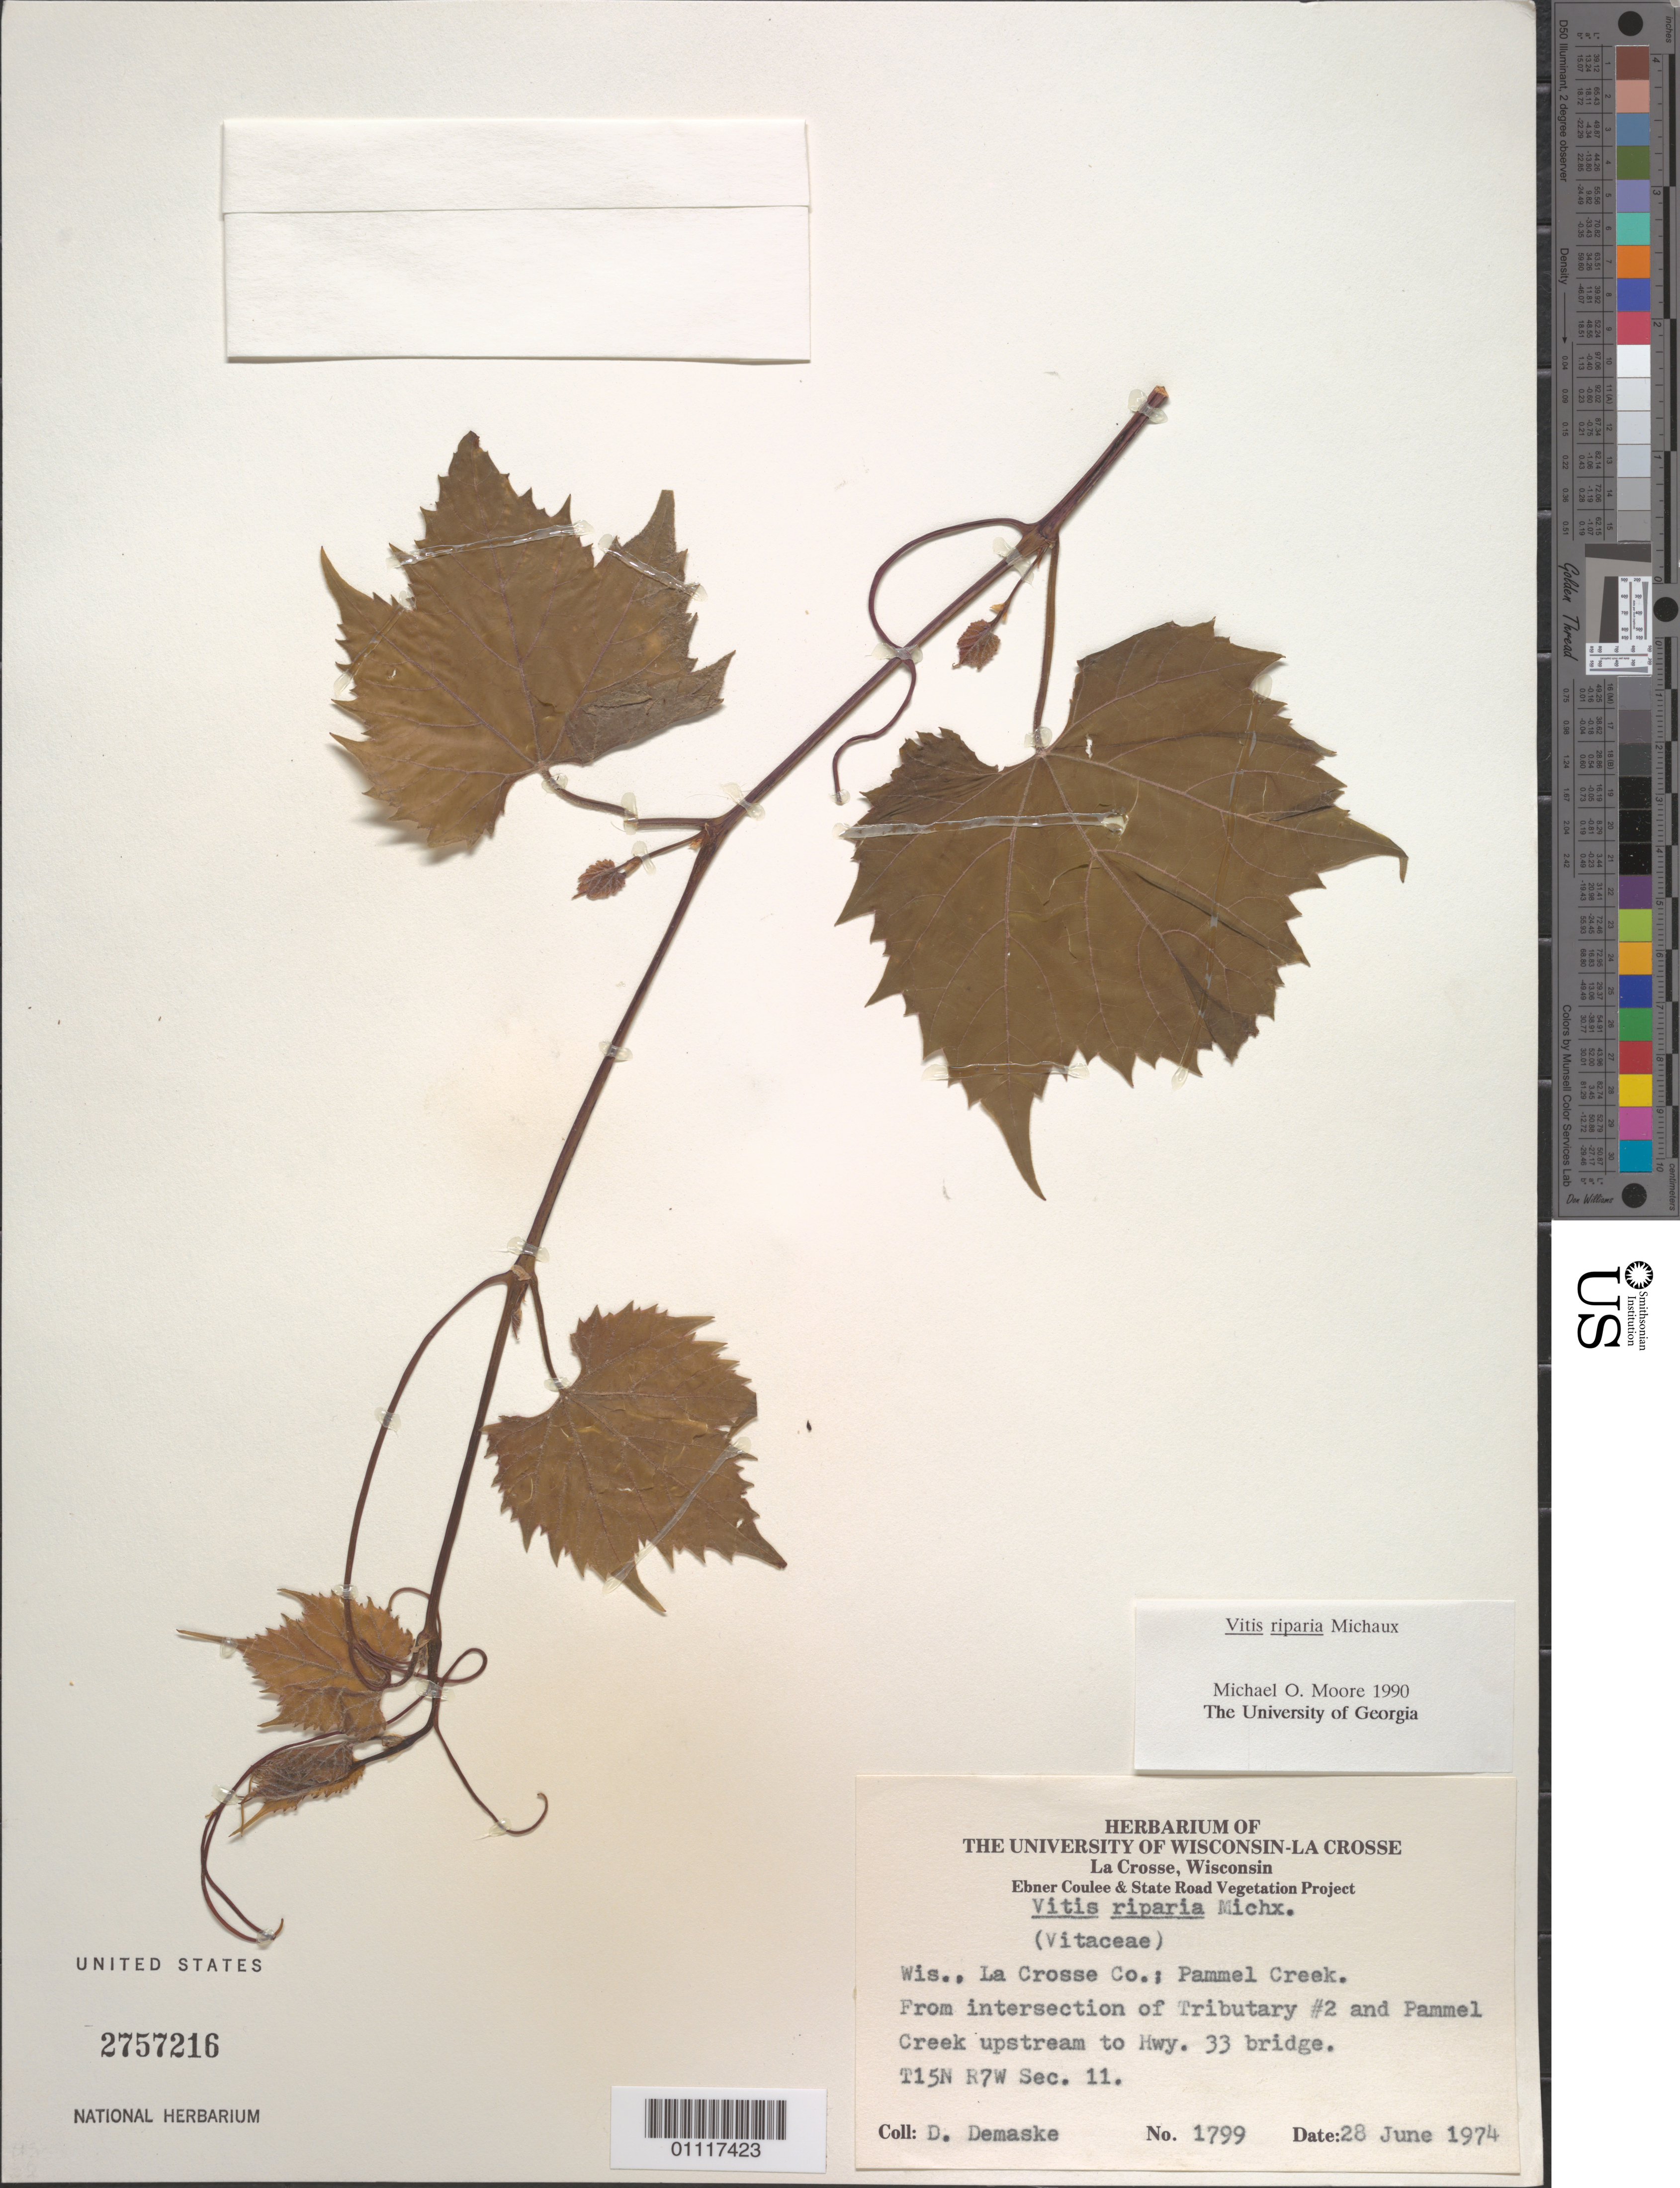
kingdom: Plantae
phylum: Tracheophyta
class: Magnoliopsida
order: Vitales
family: Vitaceae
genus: Vitis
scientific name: Vitis riparia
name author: Michx.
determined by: Moore, M. O.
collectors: D. Demaske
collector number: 1799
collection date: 1974-06-28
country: United States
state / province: Wisconsin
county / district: La Crosse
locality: Pammel Creek, from intersection of Tributary #2 and Pammel Creek upstream to Hwy. 33 bridge. T15N R7W Sec. 11.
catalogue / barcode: US 2757216